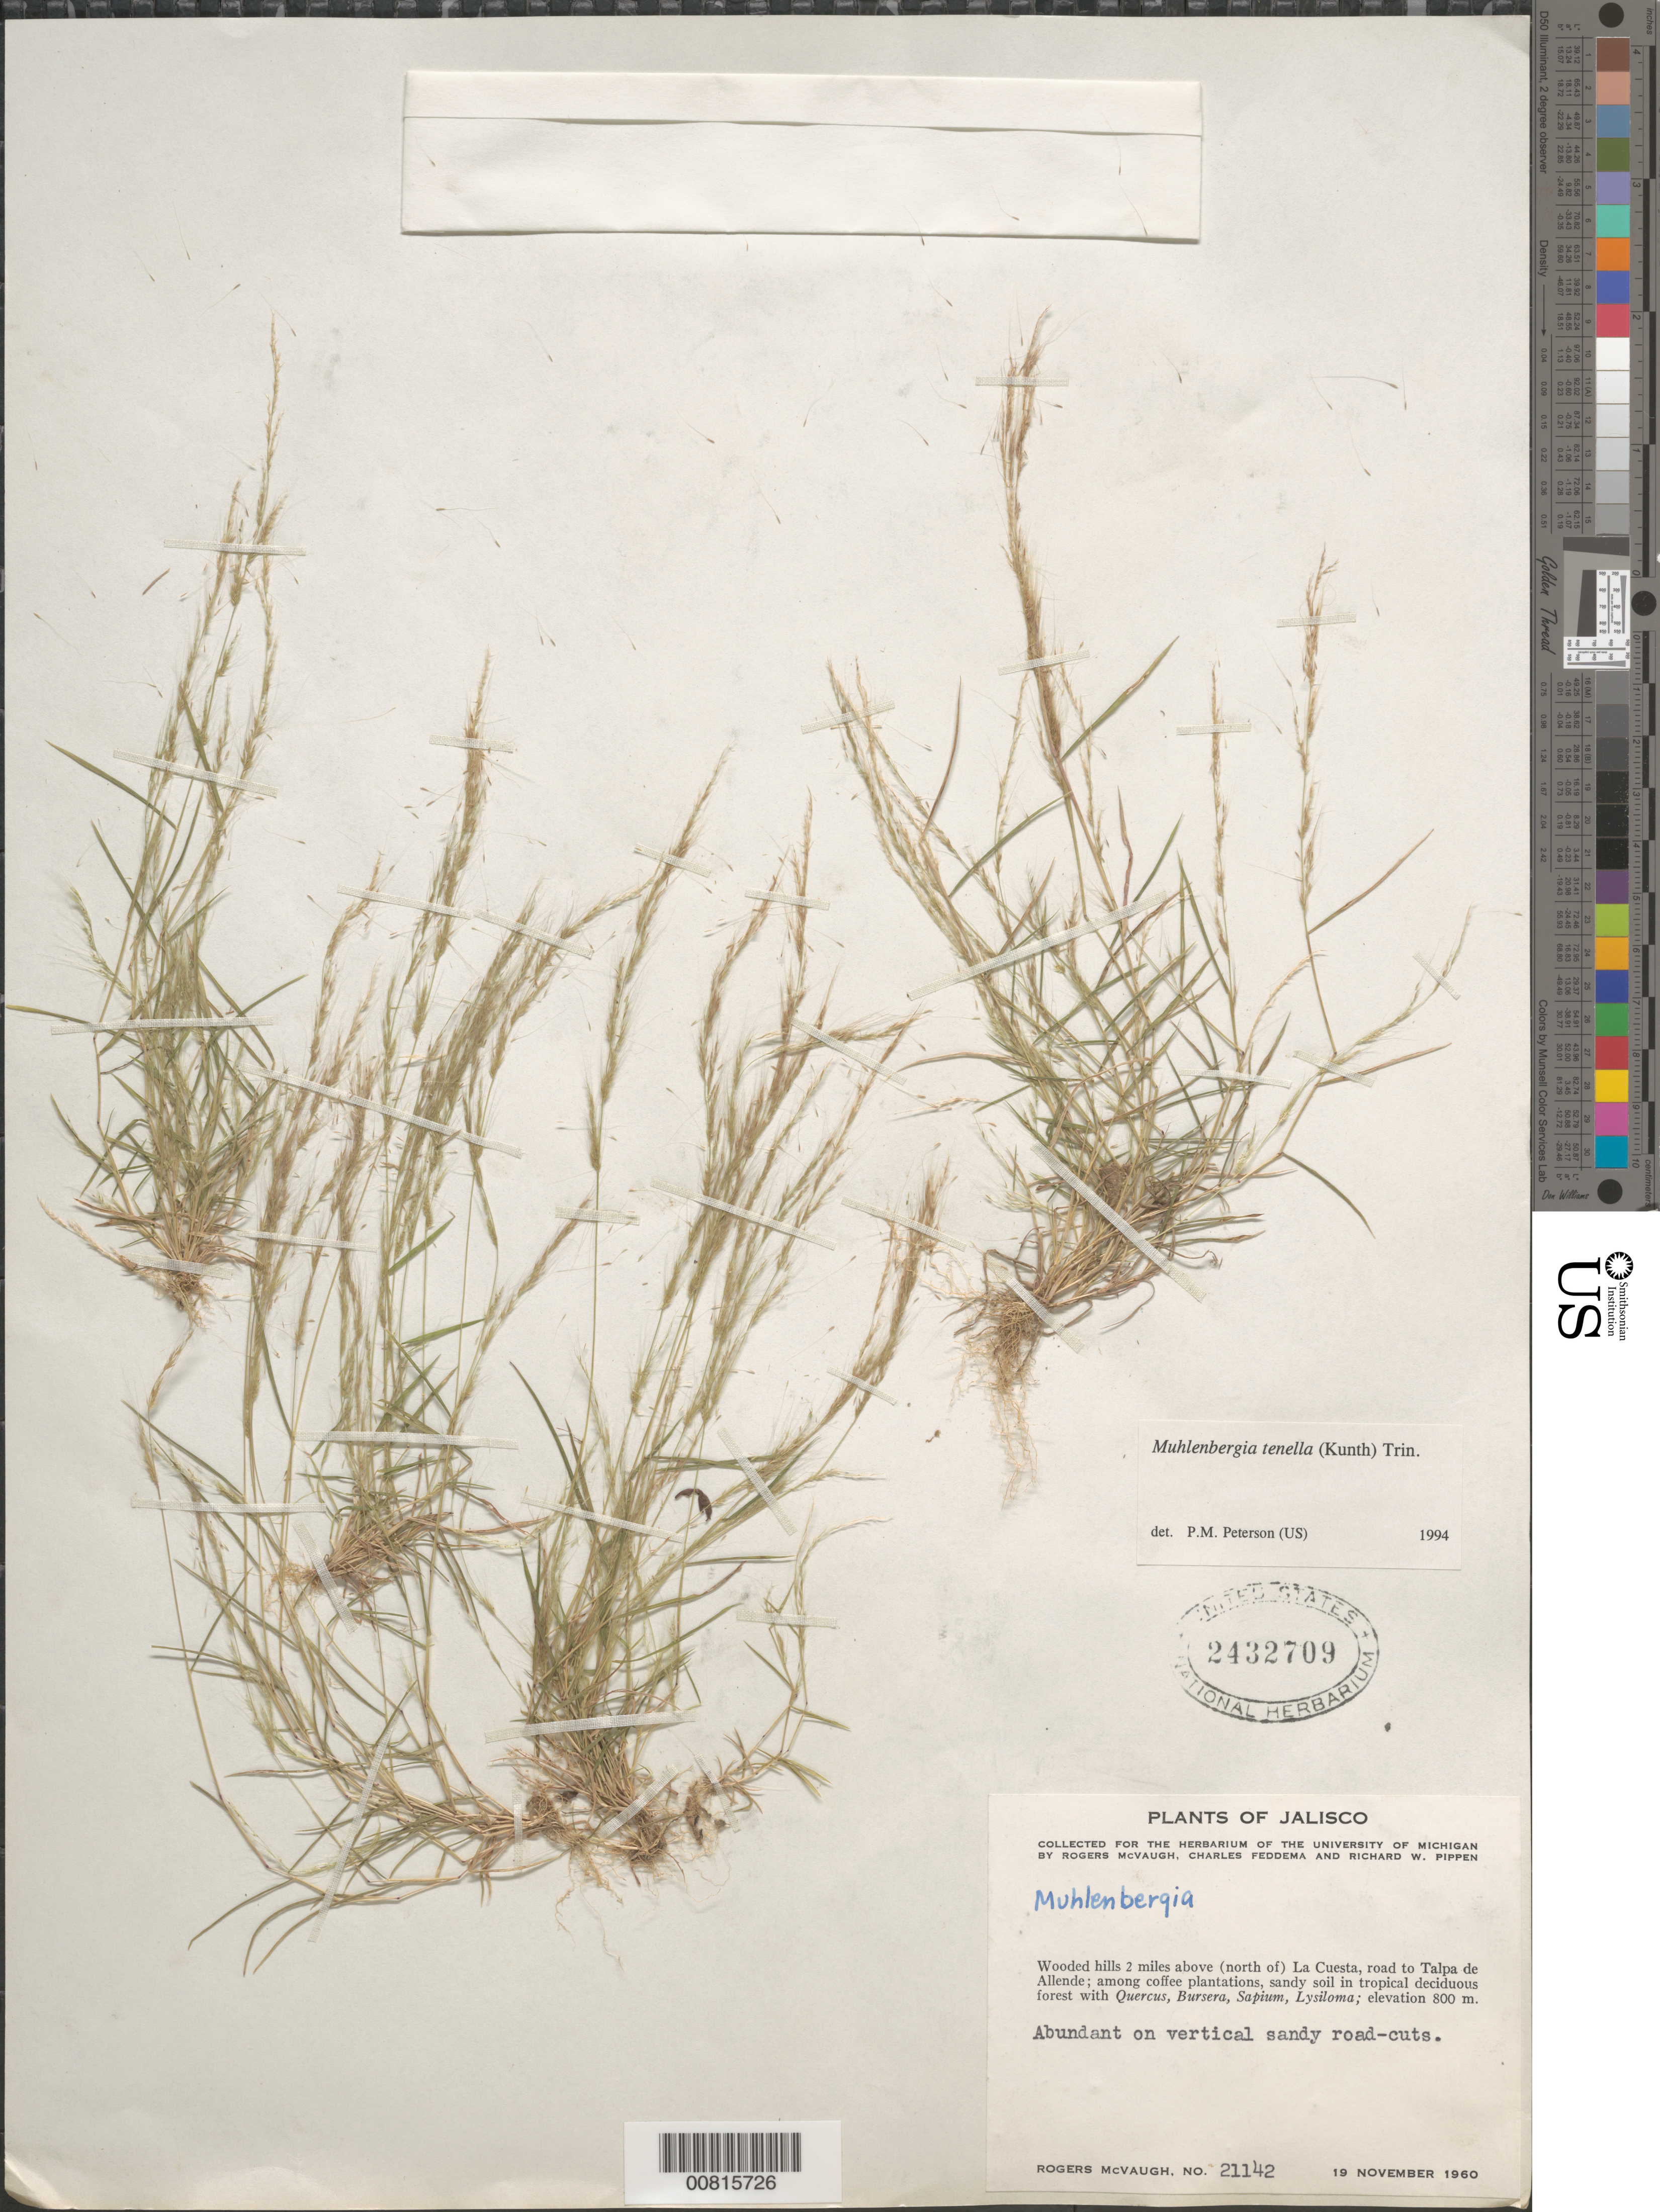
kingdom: Plantae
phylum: Tracheophyta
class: Liliopsida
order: Poales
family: Poaceae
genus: Muhlenbergia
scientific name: Muhlenbergia tenella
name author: (Kunth) Trin.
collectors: R. McVaugh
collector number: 21142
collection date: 1963-09-19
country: Mexico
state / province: Jalisco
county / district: Talpa de Allende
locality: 2 mi N of La Cuesta, rd to Talpa de Allende, mpio. Talpa de Allende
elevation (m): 1300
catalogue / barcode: US 2432709